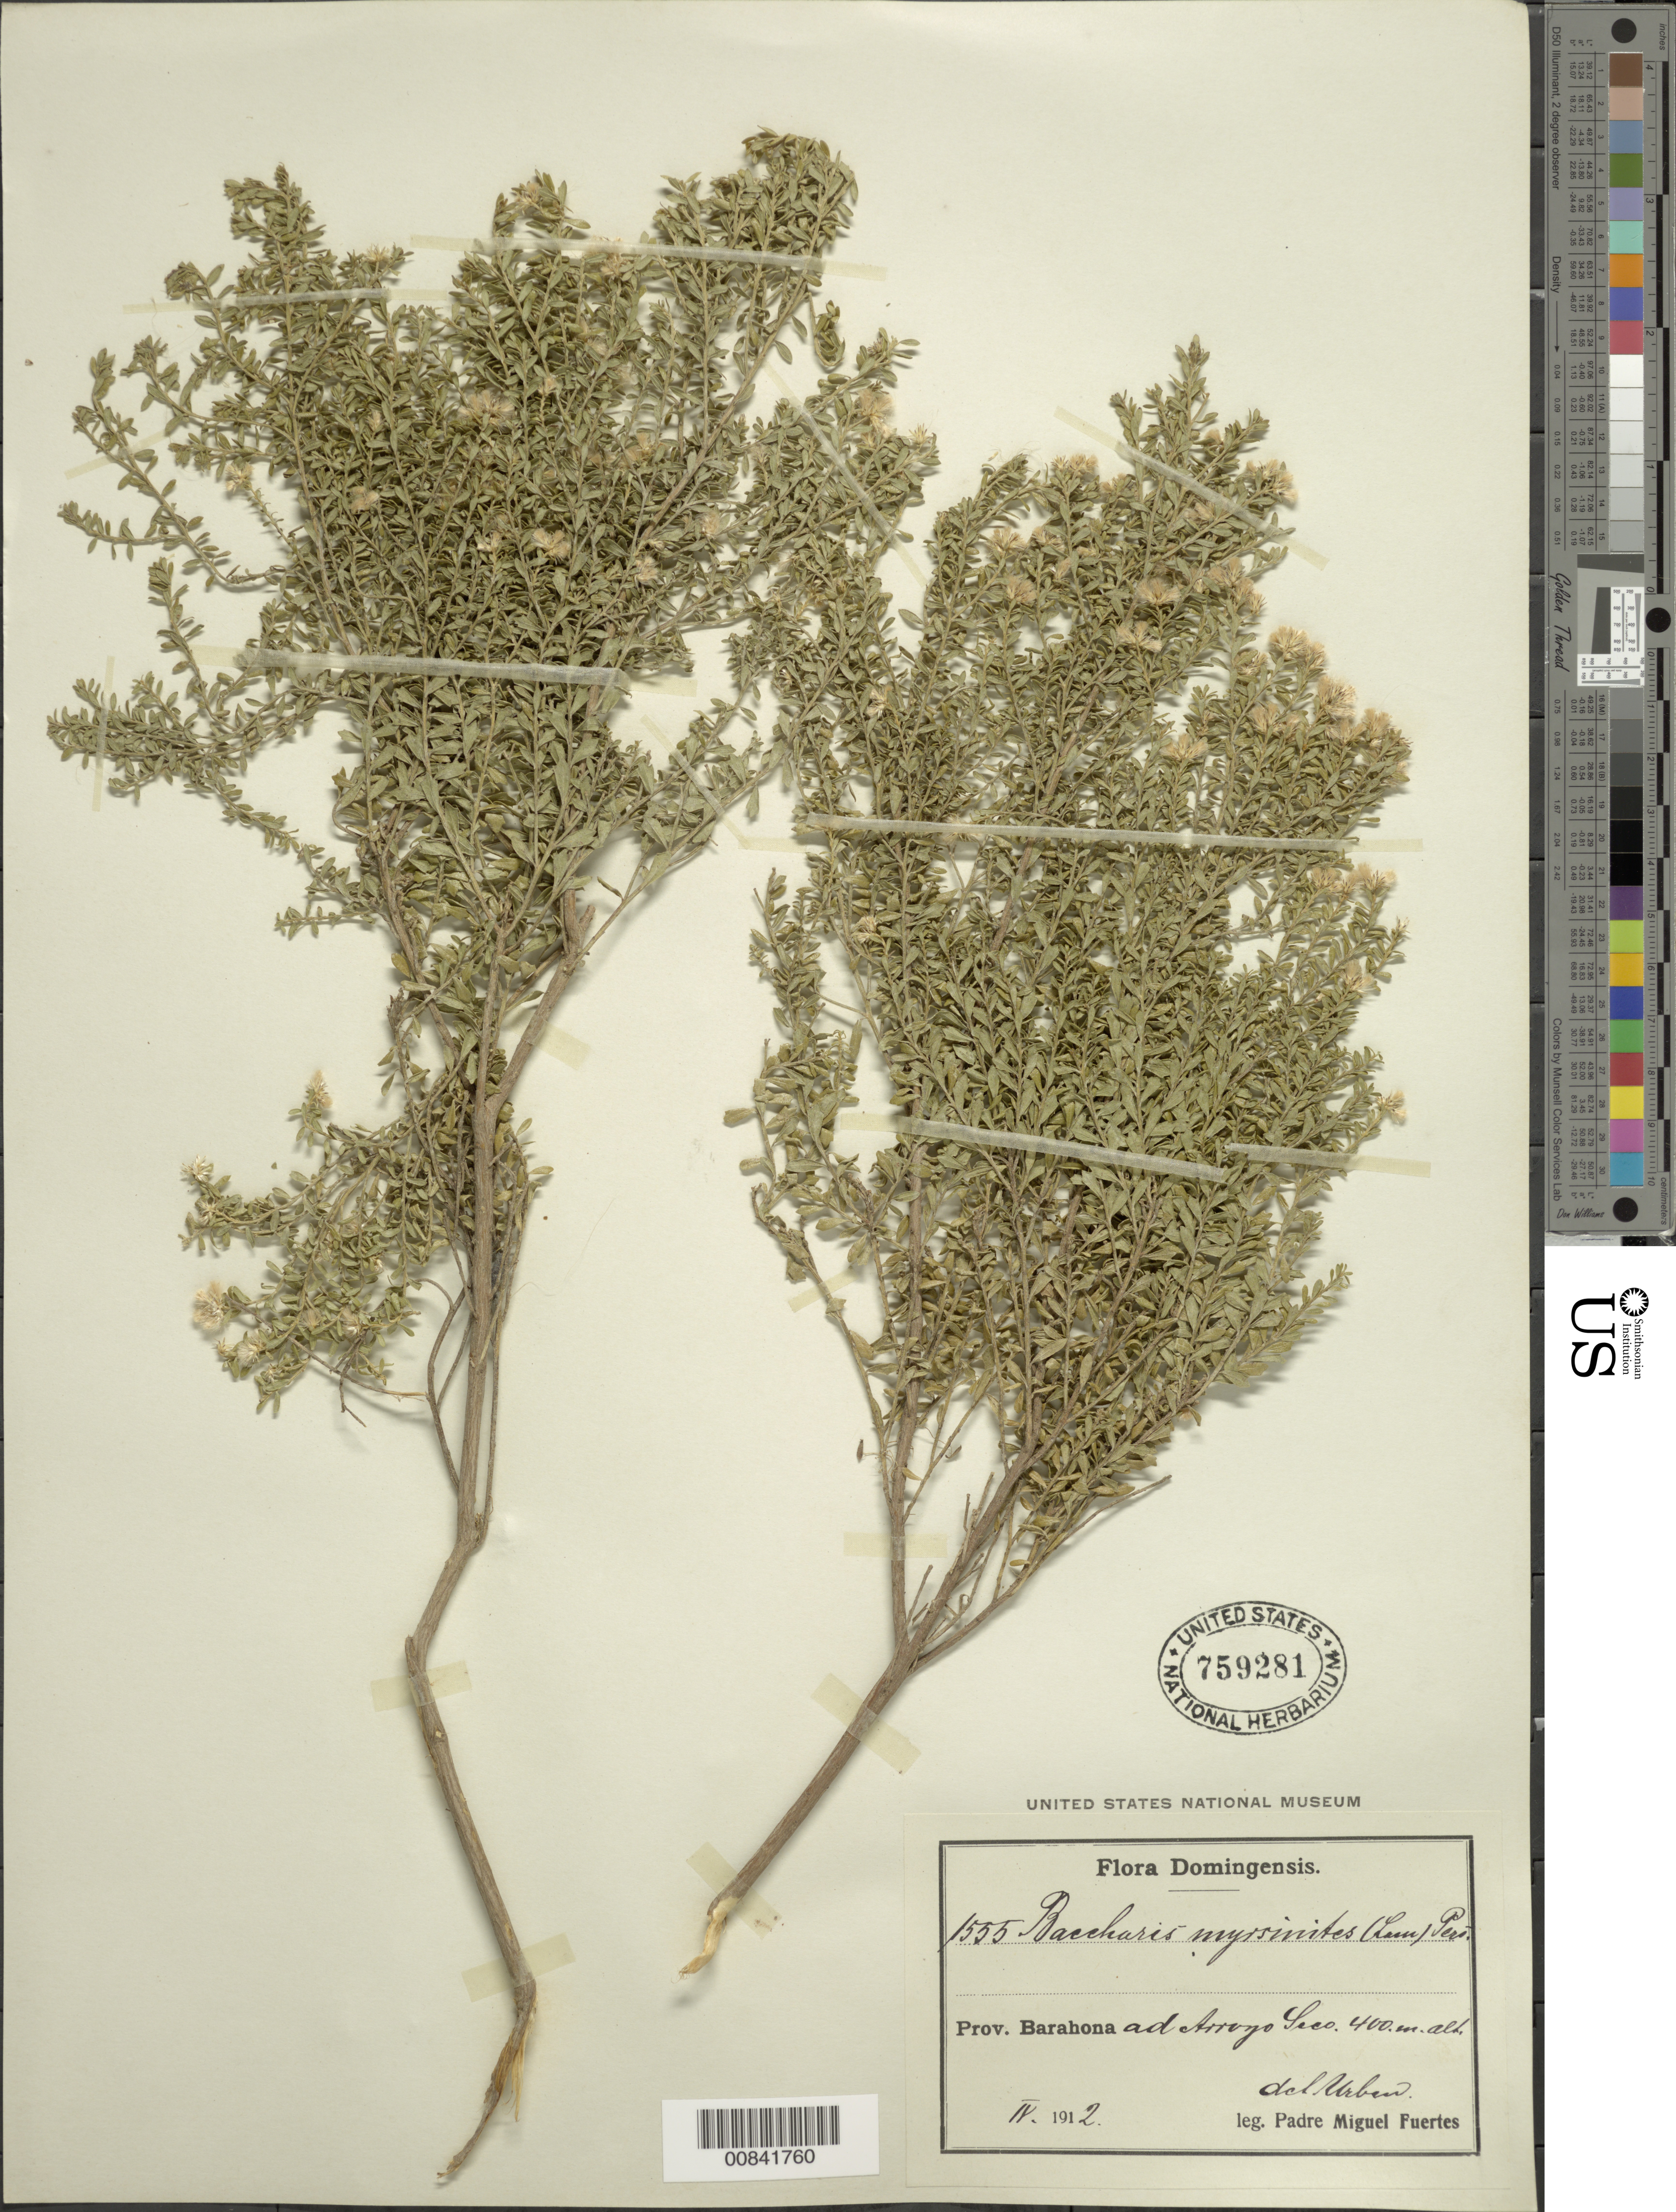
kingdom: Plantae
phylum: Tracheophyta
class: Magnoliopsida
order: Asterales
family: Asteraceae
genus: Baccharis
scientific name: Baccharis myrsinites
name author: Pers.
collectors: M. D. Fuertes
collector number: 1555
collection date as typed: Jun 1912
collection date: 1912-06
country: Dominican Republic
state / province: Barahona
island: Hispaniola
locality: Arroyo Seco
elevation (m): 400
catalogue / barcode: US 759281